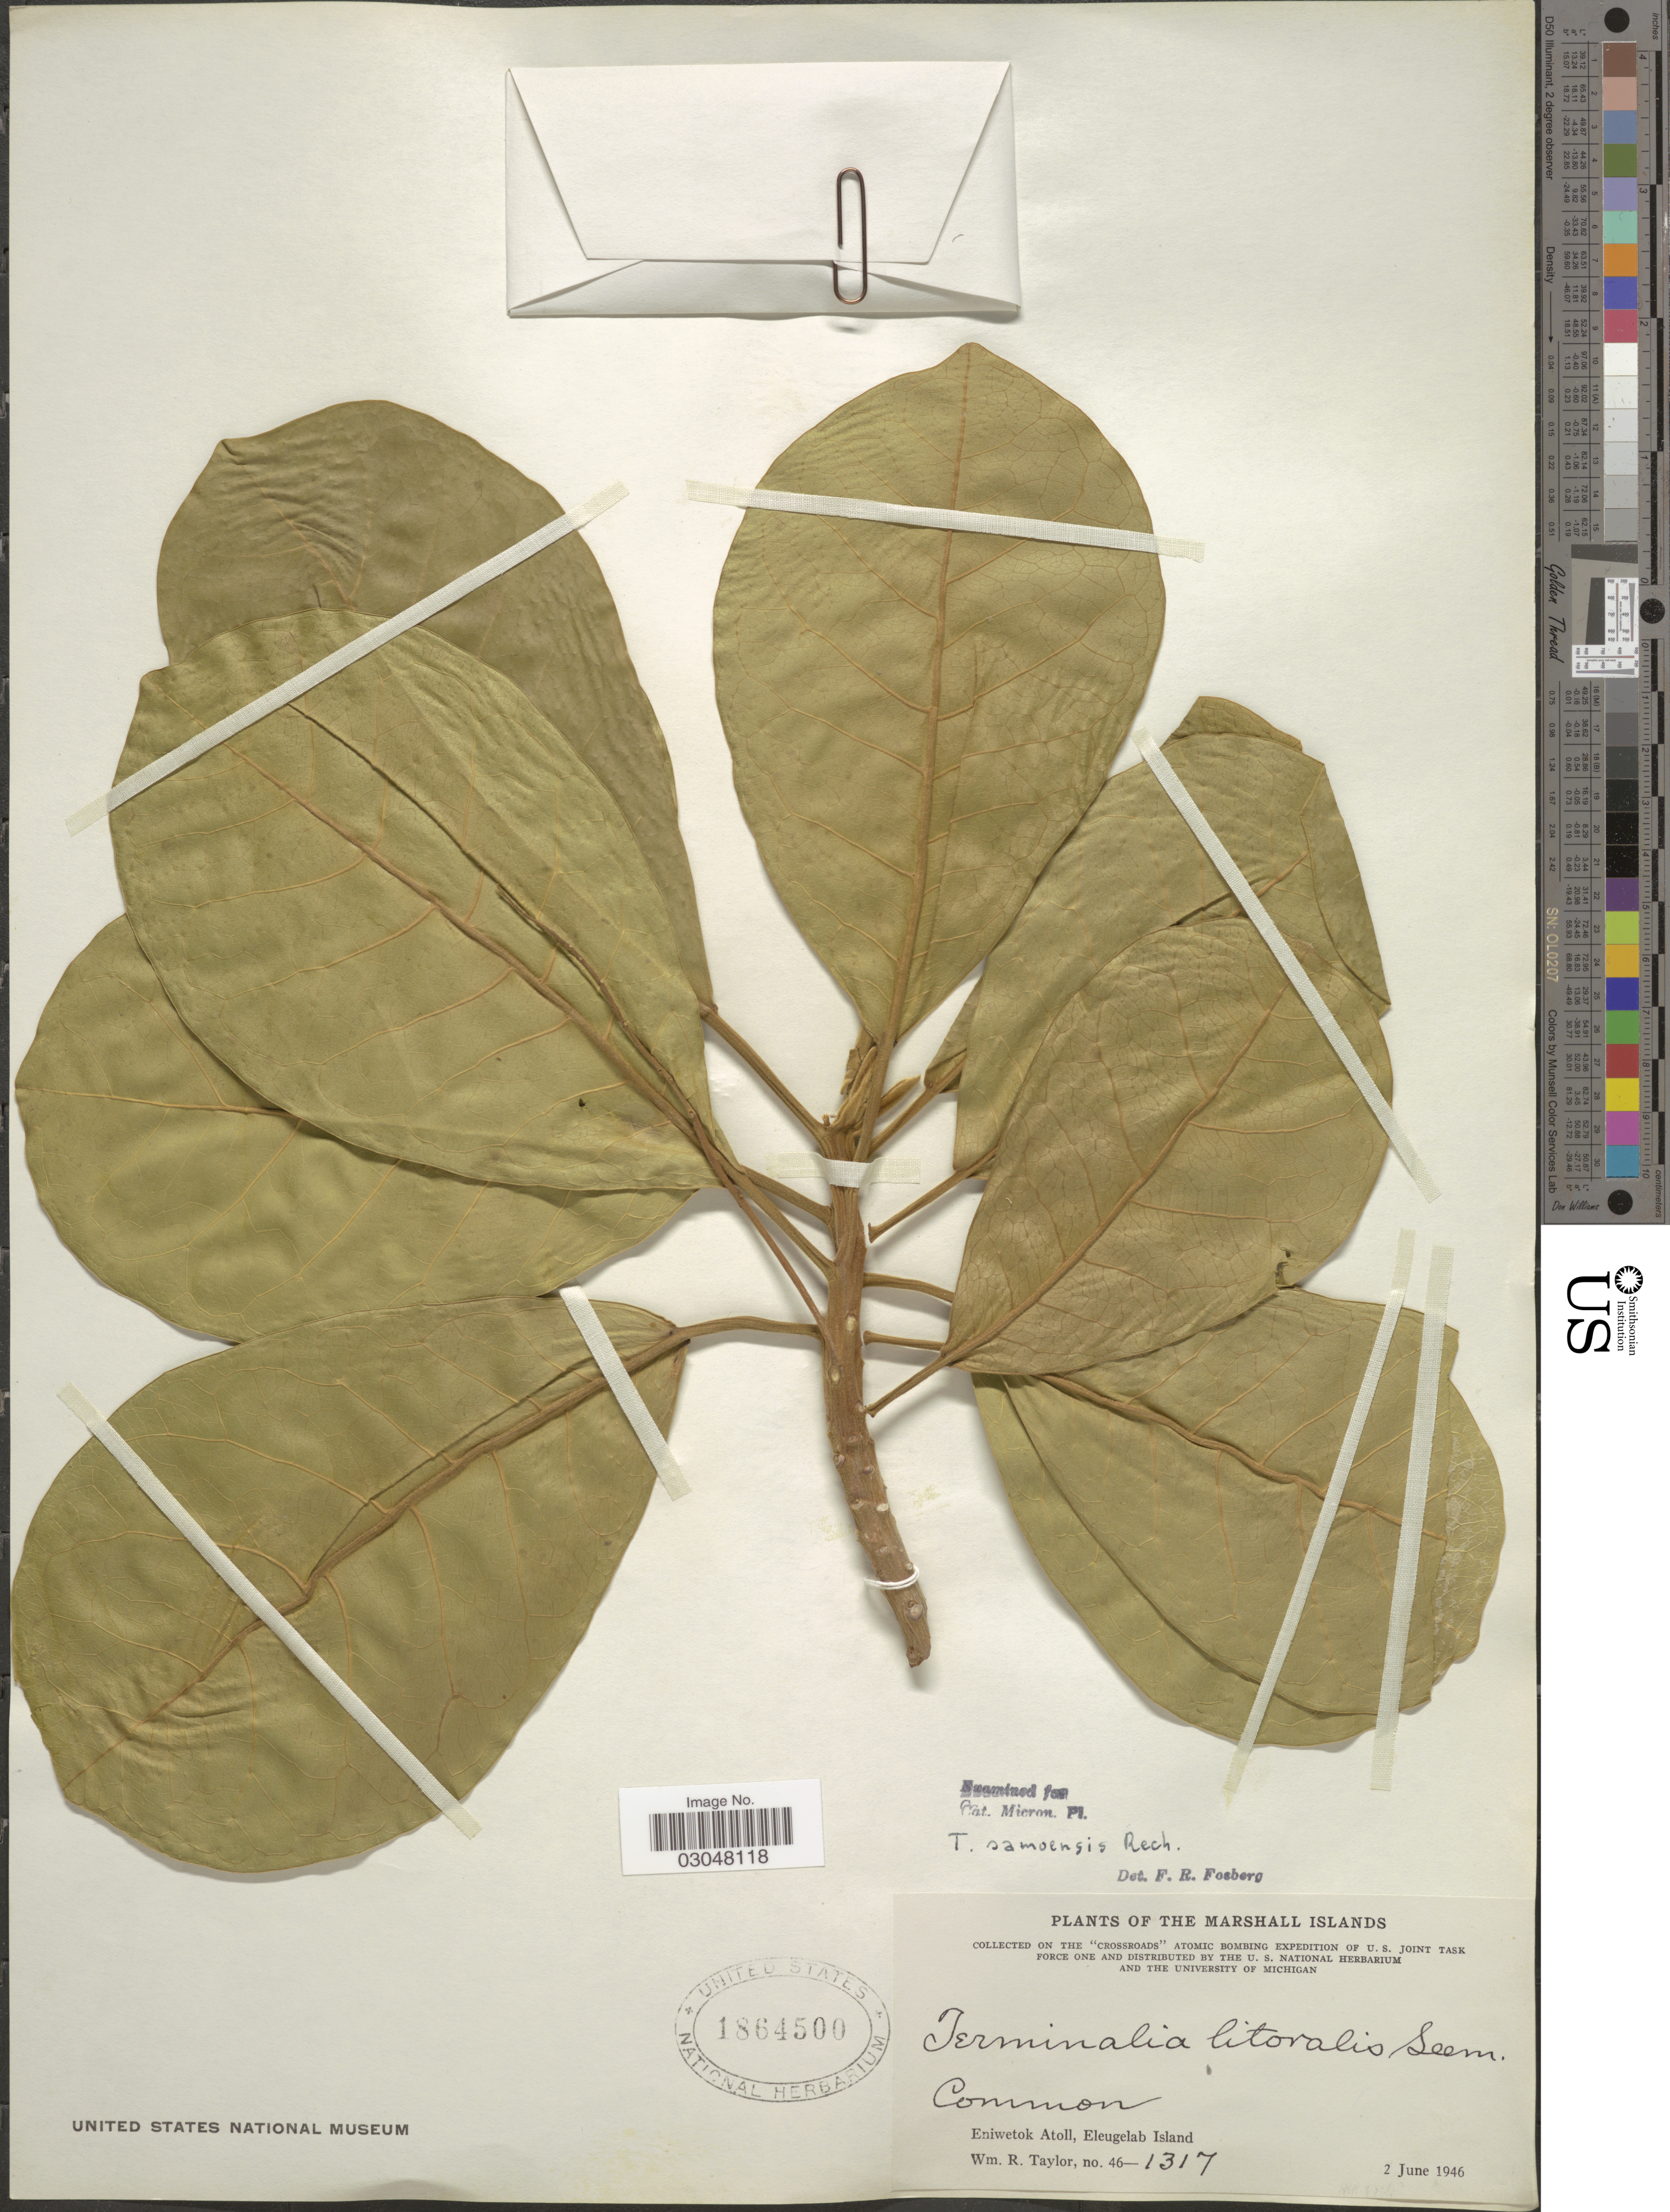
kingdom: Plantae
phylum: Tracheophyta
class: Magnoliopsida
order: Myrtales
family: Combretaceae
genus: Terminalia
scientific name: Terminalia samoensis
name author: Rech.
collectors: W. R. Taylor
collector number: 46-1317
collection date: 1946-06-02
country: Marshall Islands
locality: Eniwetok Atoll, Eleugelab Island.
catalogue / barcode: US 1864500